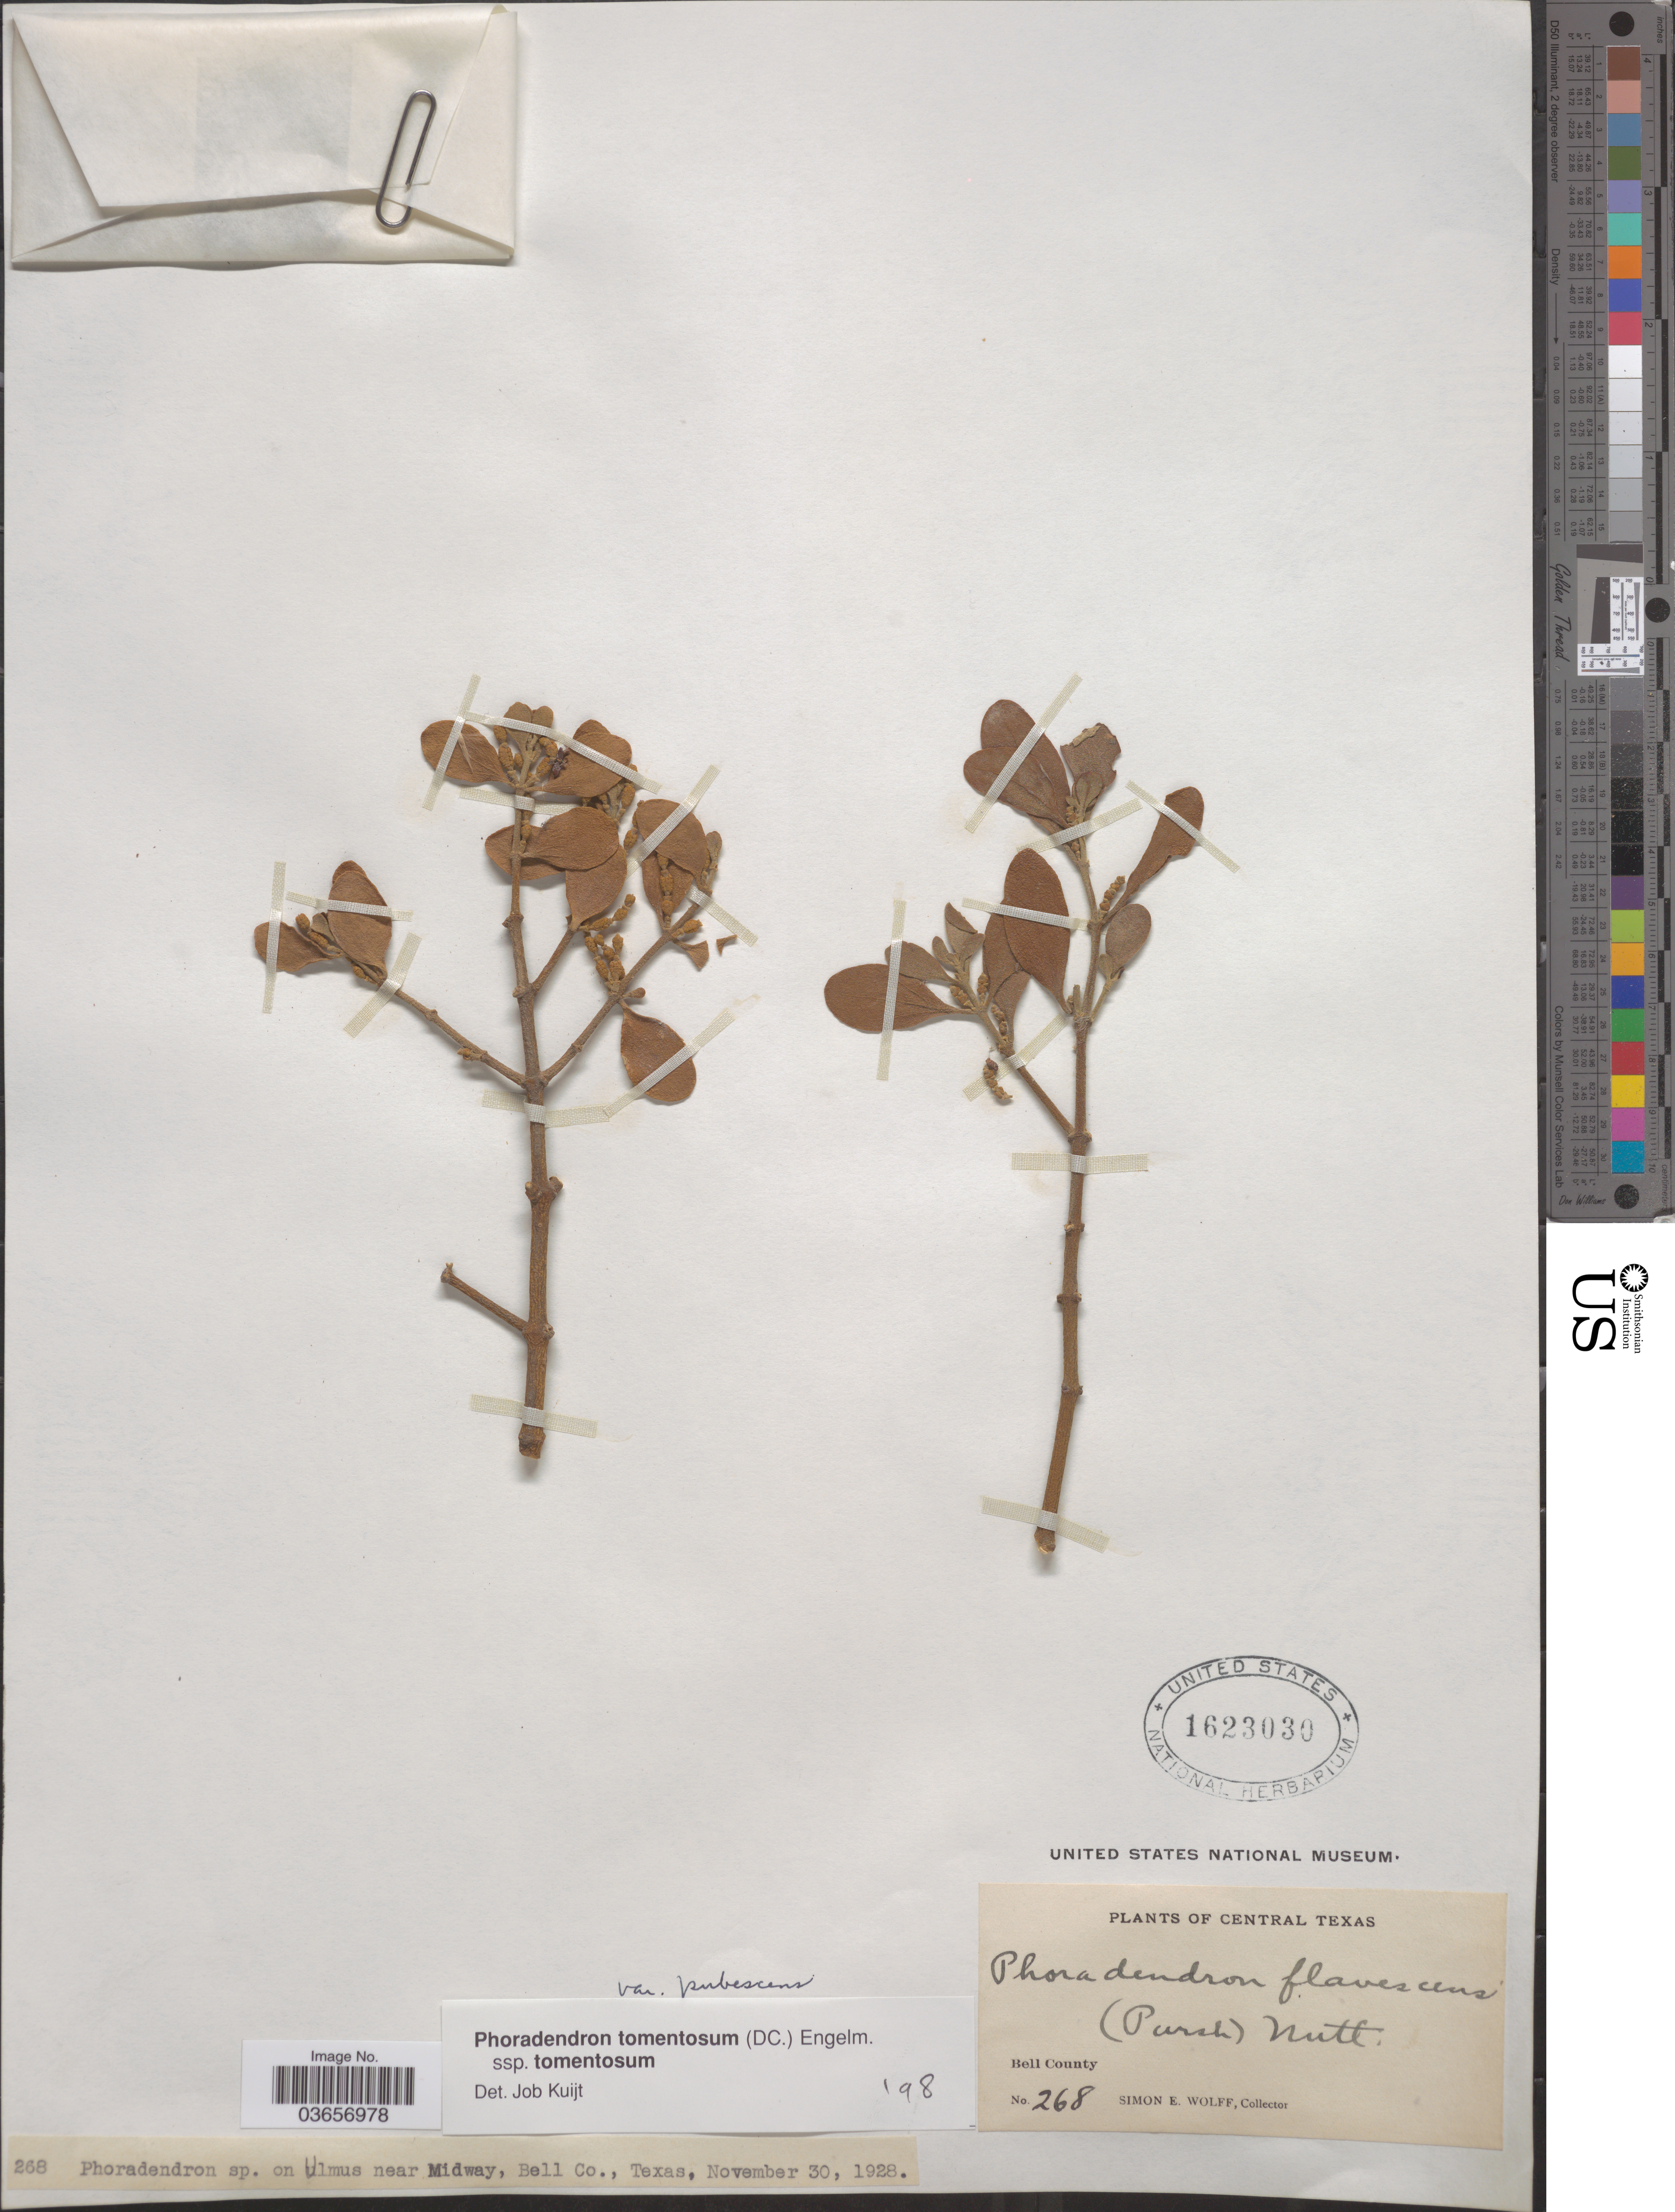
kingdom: Plantae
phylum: Tracheophyta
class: Magnoliopsida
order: Santalales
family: Viscaceae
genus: Phoradendron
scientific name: Phoradendron tomentosum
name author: DC.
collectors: S. E. Wolff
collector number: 268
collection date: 1928-11-30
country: United States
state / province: Texas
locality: Central Texas. Near Midway, Bell County.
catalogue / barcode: US 1623030